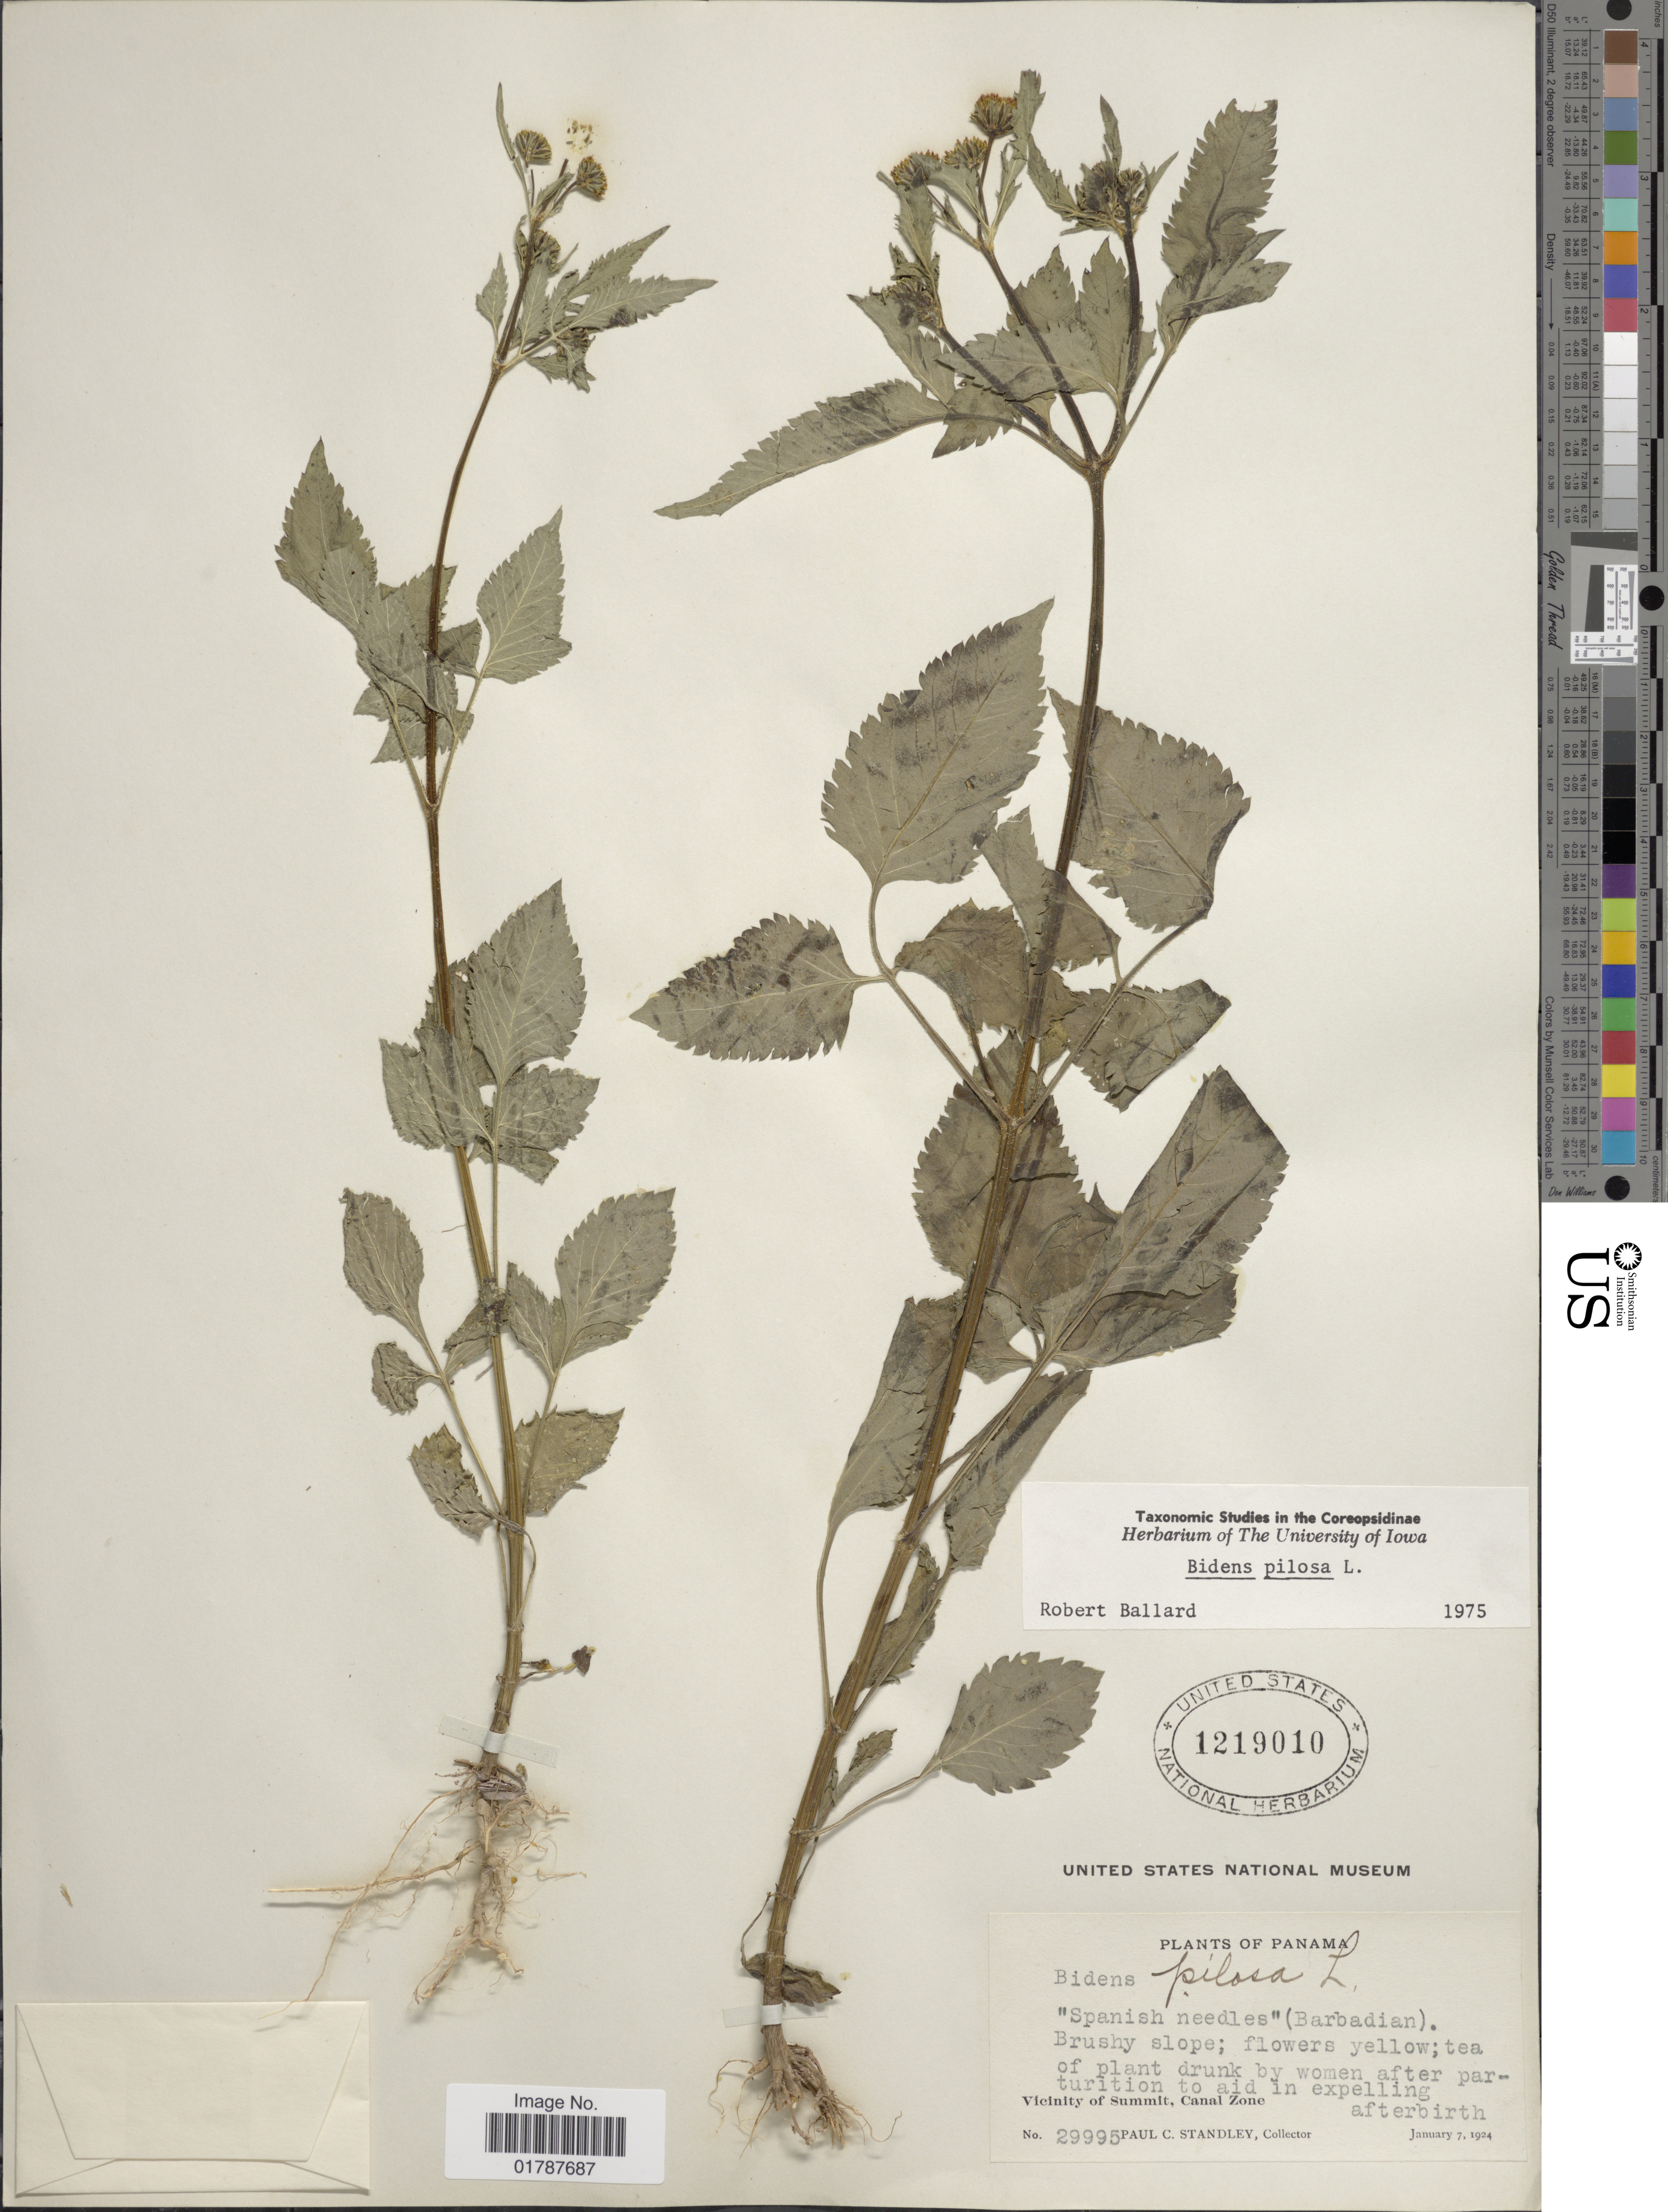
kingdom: Plantae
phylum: Tracheophyta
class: Magnoliopsida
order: Asterales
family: Asteraceae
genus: Bidens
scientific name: Bidens pilosa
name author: L.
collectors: P. C. Standley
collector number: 29995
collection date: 1924-01-07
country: Panama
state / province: Colón / Panamá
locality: Vicinity of Summit, Canal Zone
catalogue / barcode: US 1219010